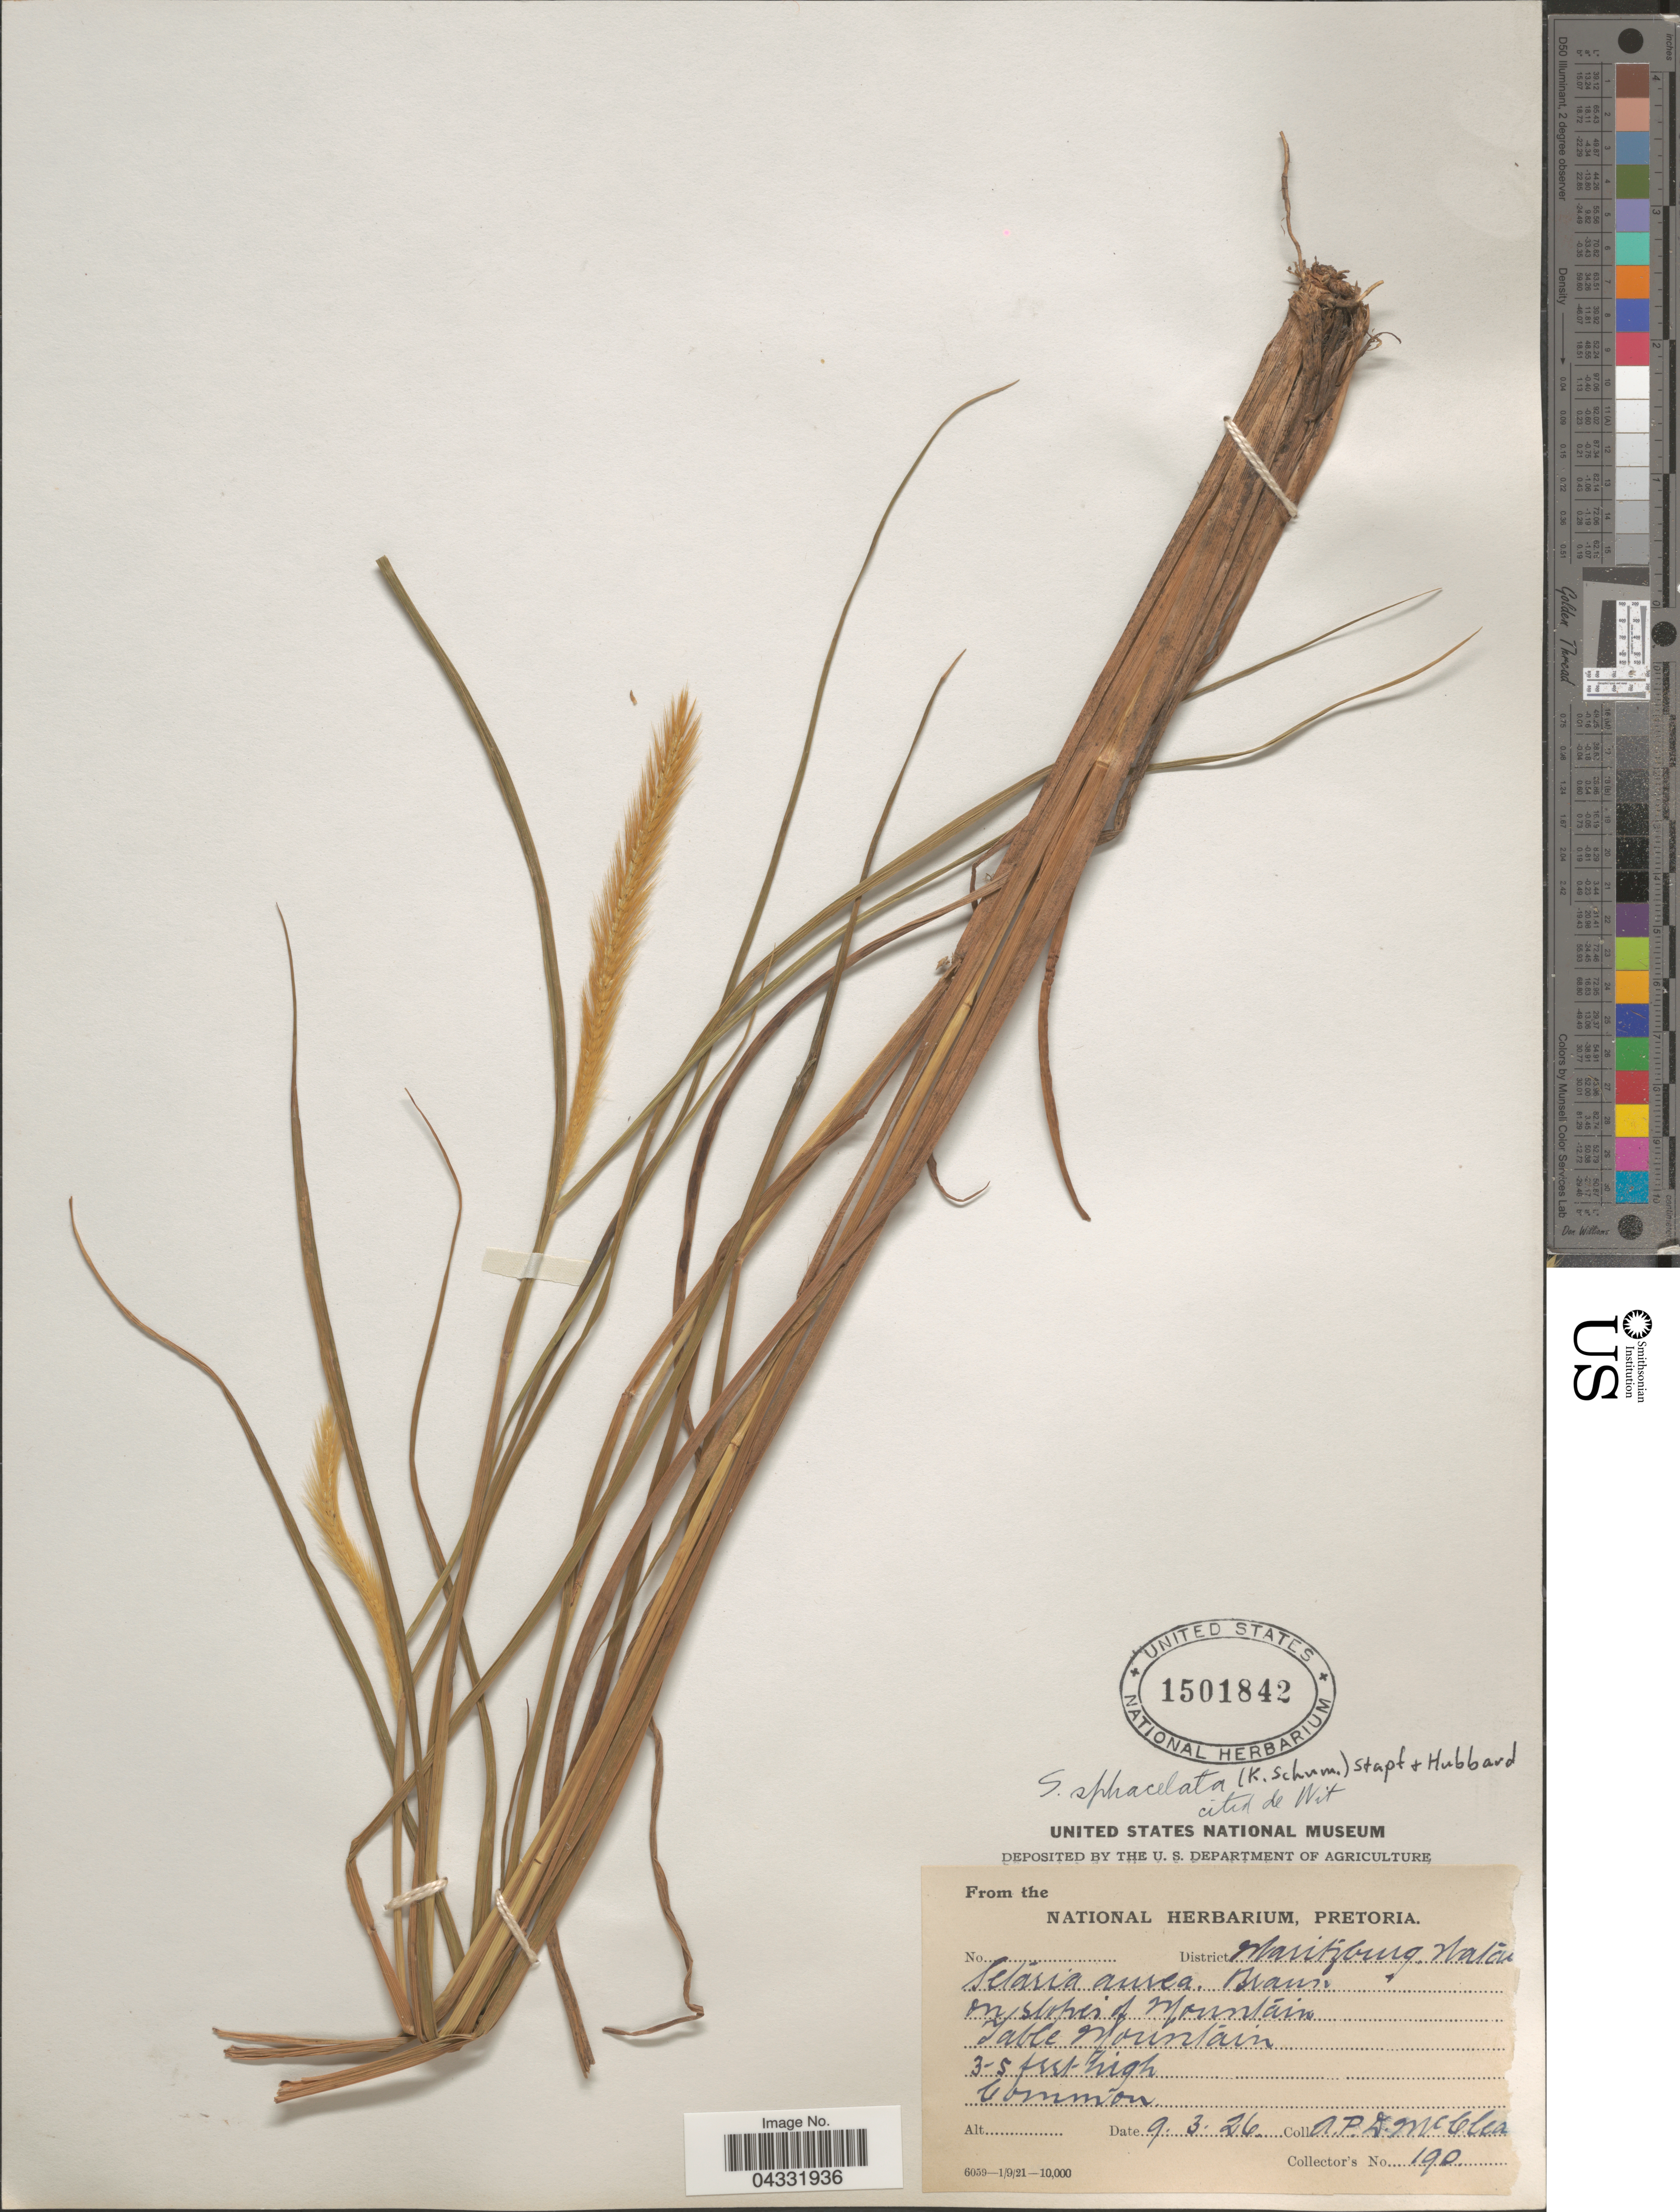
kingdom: Plantae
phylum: Tracheophyta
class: Liliopsida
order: Poales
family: Poaceae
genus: Setaria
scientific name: Setaria sphacelata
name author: (Schumach.) Stapf & Hubb. ex Moss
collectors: A. McClean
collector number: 190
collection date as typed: Transcribed d/m/y: 9/3/26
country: South Africa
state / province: KwaZulu-Natal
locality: District Maritzburg, Natal. On slopes of Mountain. Table Mountain.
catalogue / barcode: US 1501842